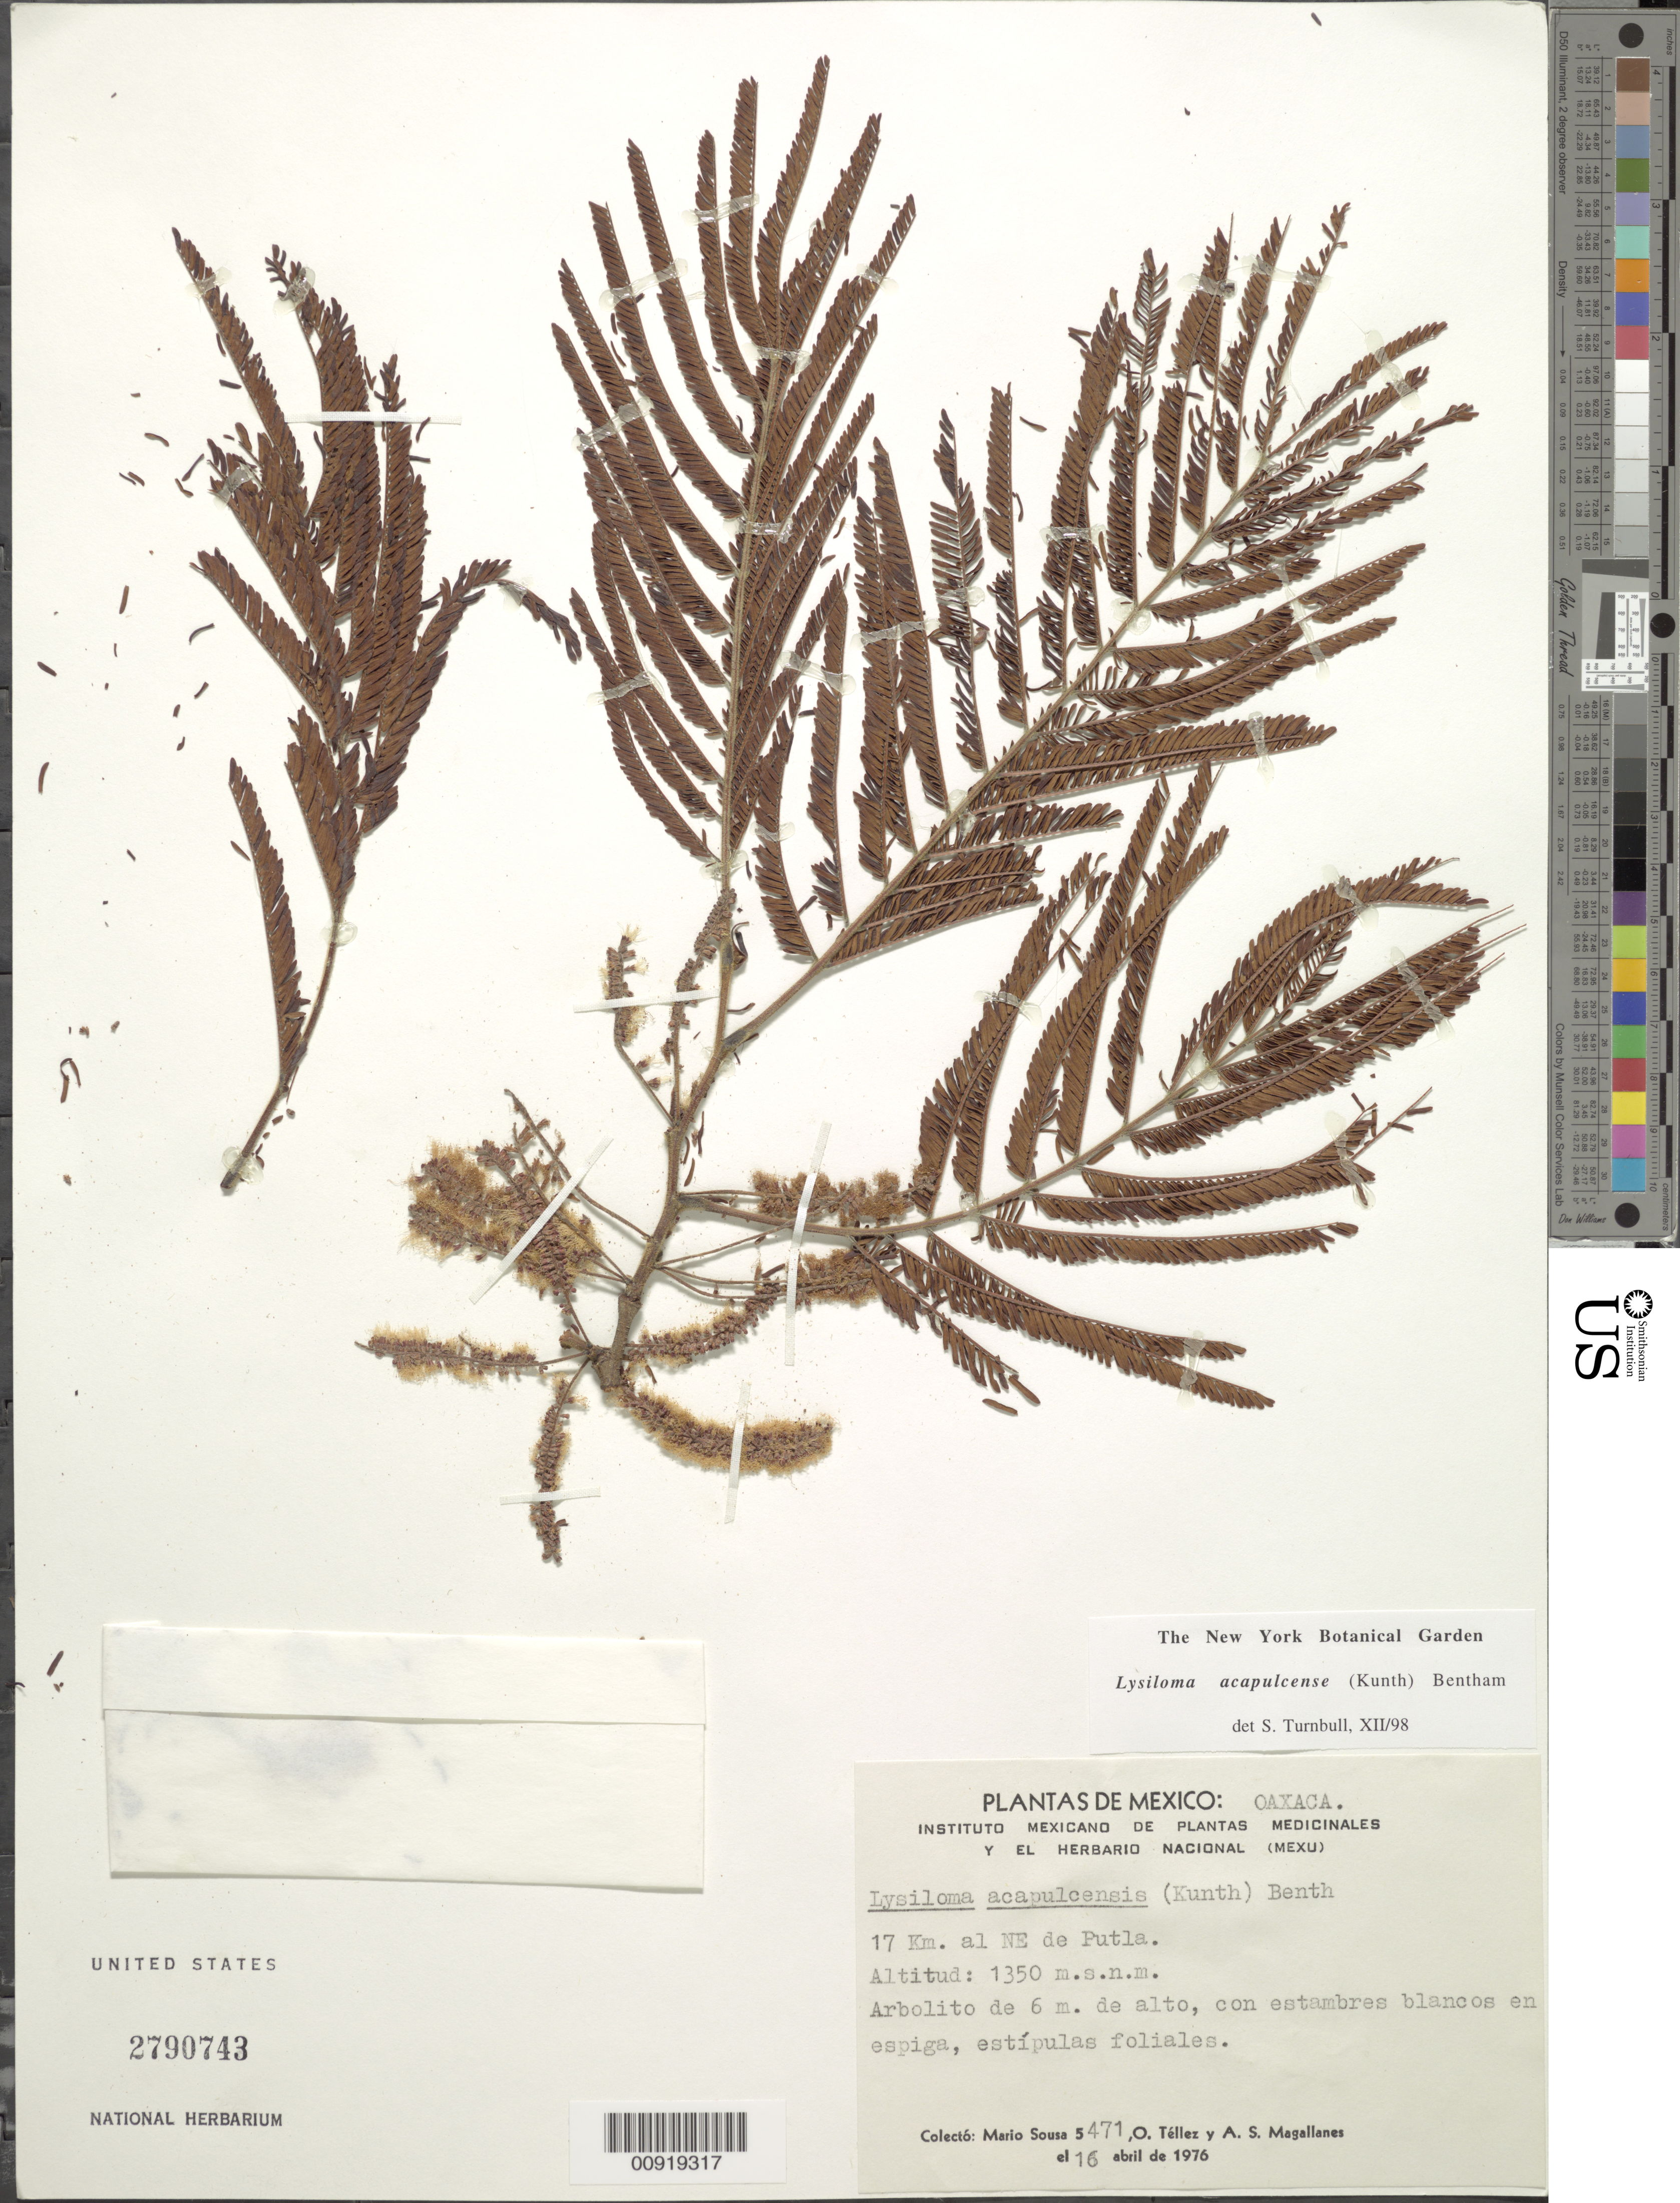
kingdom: Plantae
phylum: Tracheophyta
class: Magnoliopsida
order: Fabales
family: Fabaceae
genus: Lysiloma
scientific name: Lysiloma acapulcense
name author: (Kunth) Benth.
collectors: M. Sousa S., O. Téllez V. & A. Magallanes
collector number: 5471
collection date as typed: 16 Apr 1976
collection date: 1976-04-16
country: Mexico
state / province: Oaxaca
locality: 17 km. al NE de Putla.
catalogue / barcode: US 2790743